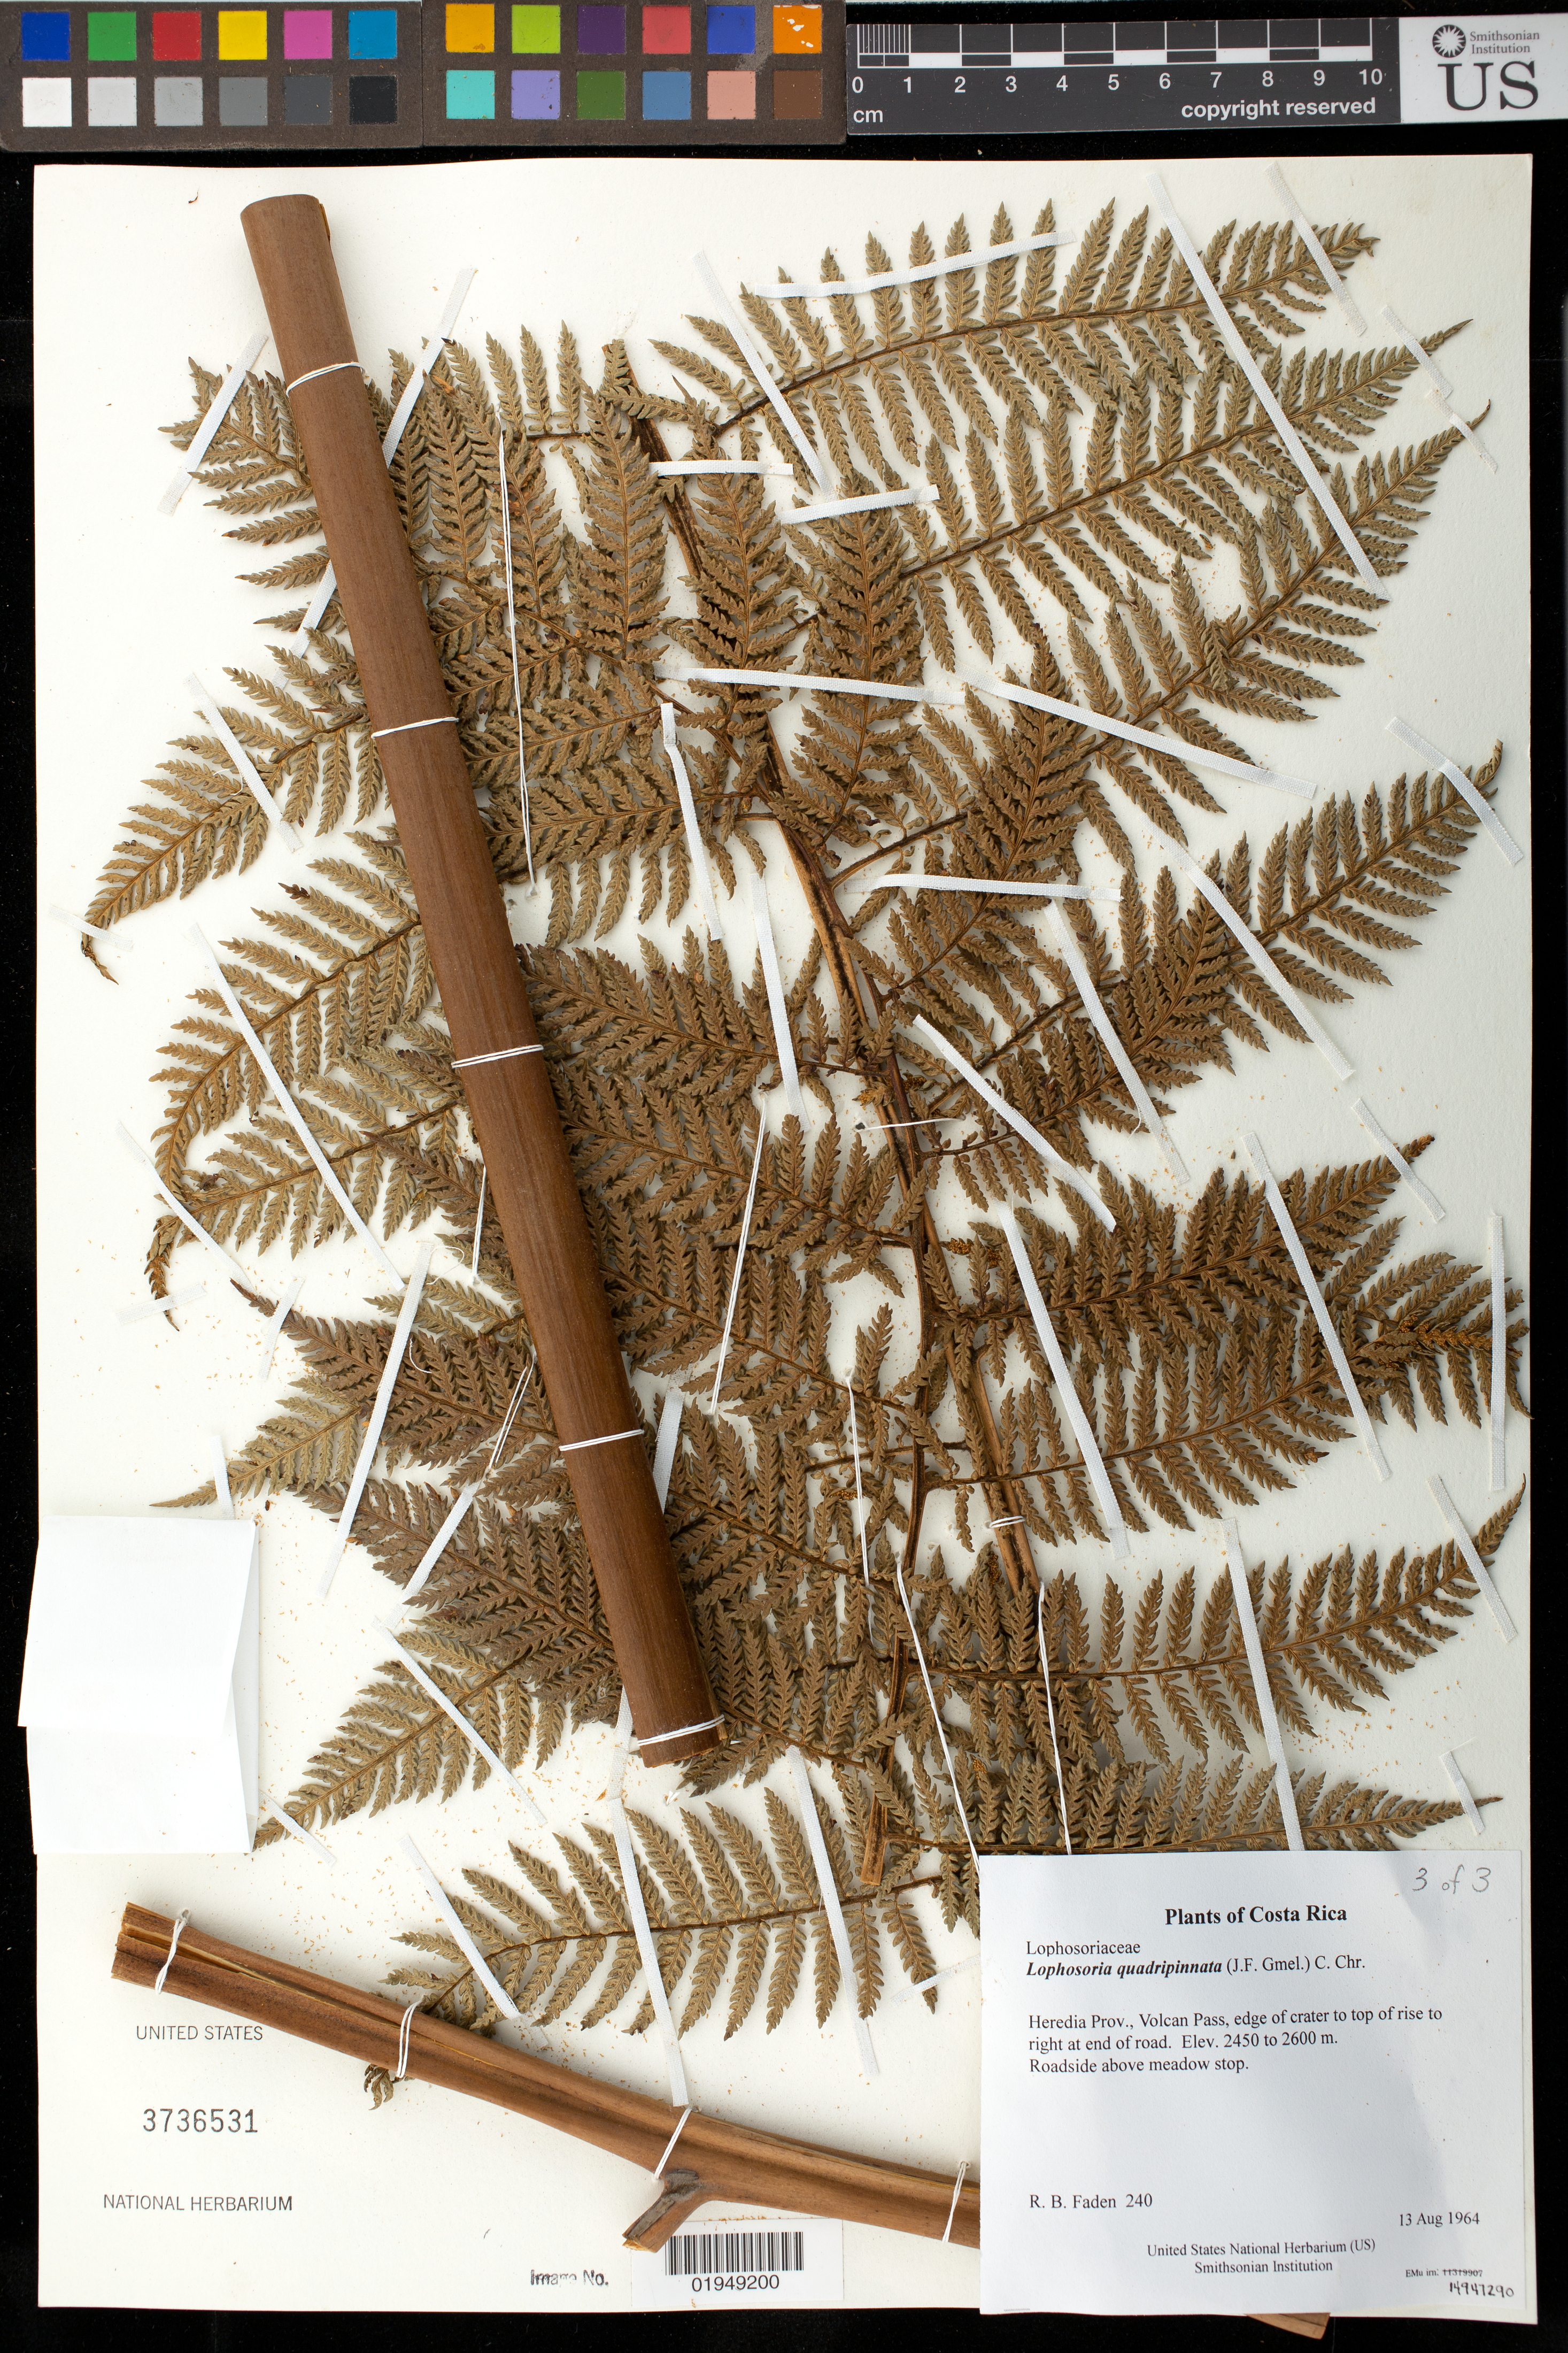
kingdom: Plantae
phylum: Tracheophyta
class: Polypodiopsida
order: Cyatheales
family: Dicksoniaceae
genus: Lophosoria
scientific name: Lophosoria quadripinnata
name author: (J.F. Gmel.) C. Chr.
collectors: R. B. Faden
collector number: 240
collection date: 1964-08-13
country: Costa Rica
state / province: Heredia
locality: Volcan Pass, edge of crater to top of rise to right at end of road.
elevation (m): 2450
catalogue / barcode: US 3736531